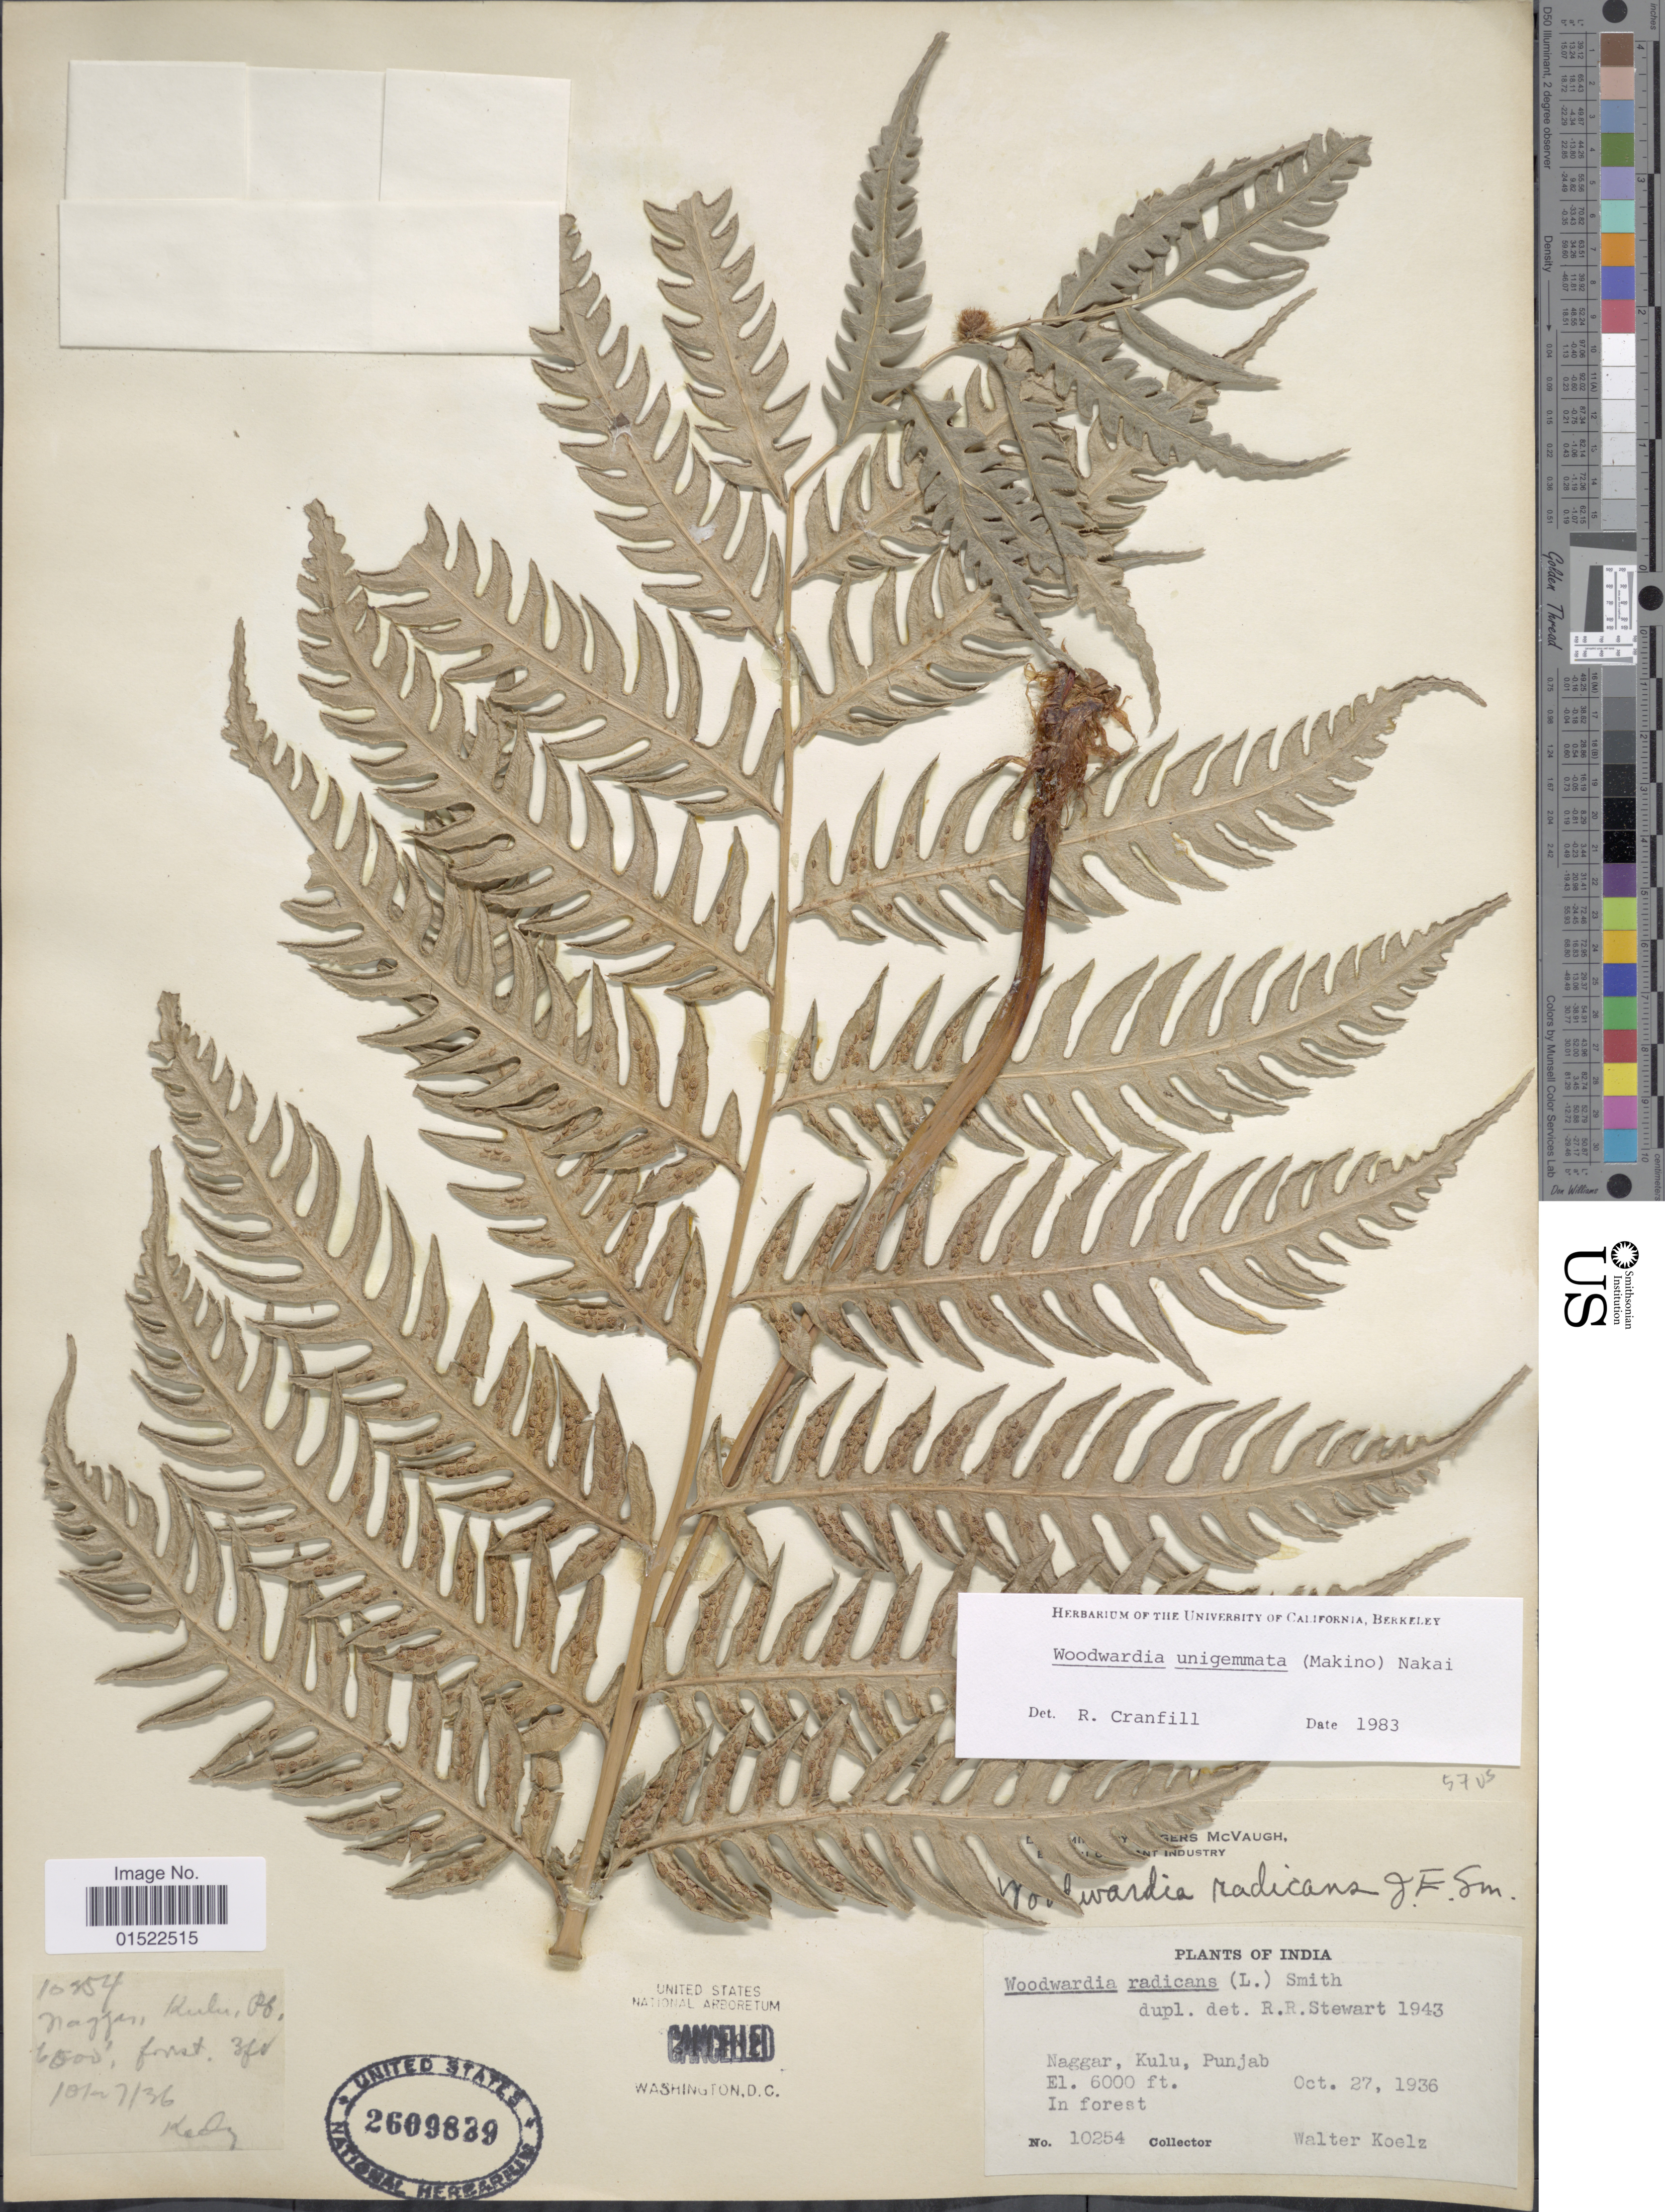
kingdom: Plantae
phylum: Tracheophyta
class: Polypodiopsida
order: Polypodiales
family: Blechnaceae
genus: Woodwardia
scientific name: Woodwardia unigemmata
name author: (Makino) Nakai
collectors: W. N. Koelz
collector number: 10254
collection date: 1936-10-27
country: India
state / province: Punjab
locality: Naggar, Kulu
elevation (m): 1829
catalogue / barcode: US 2609639